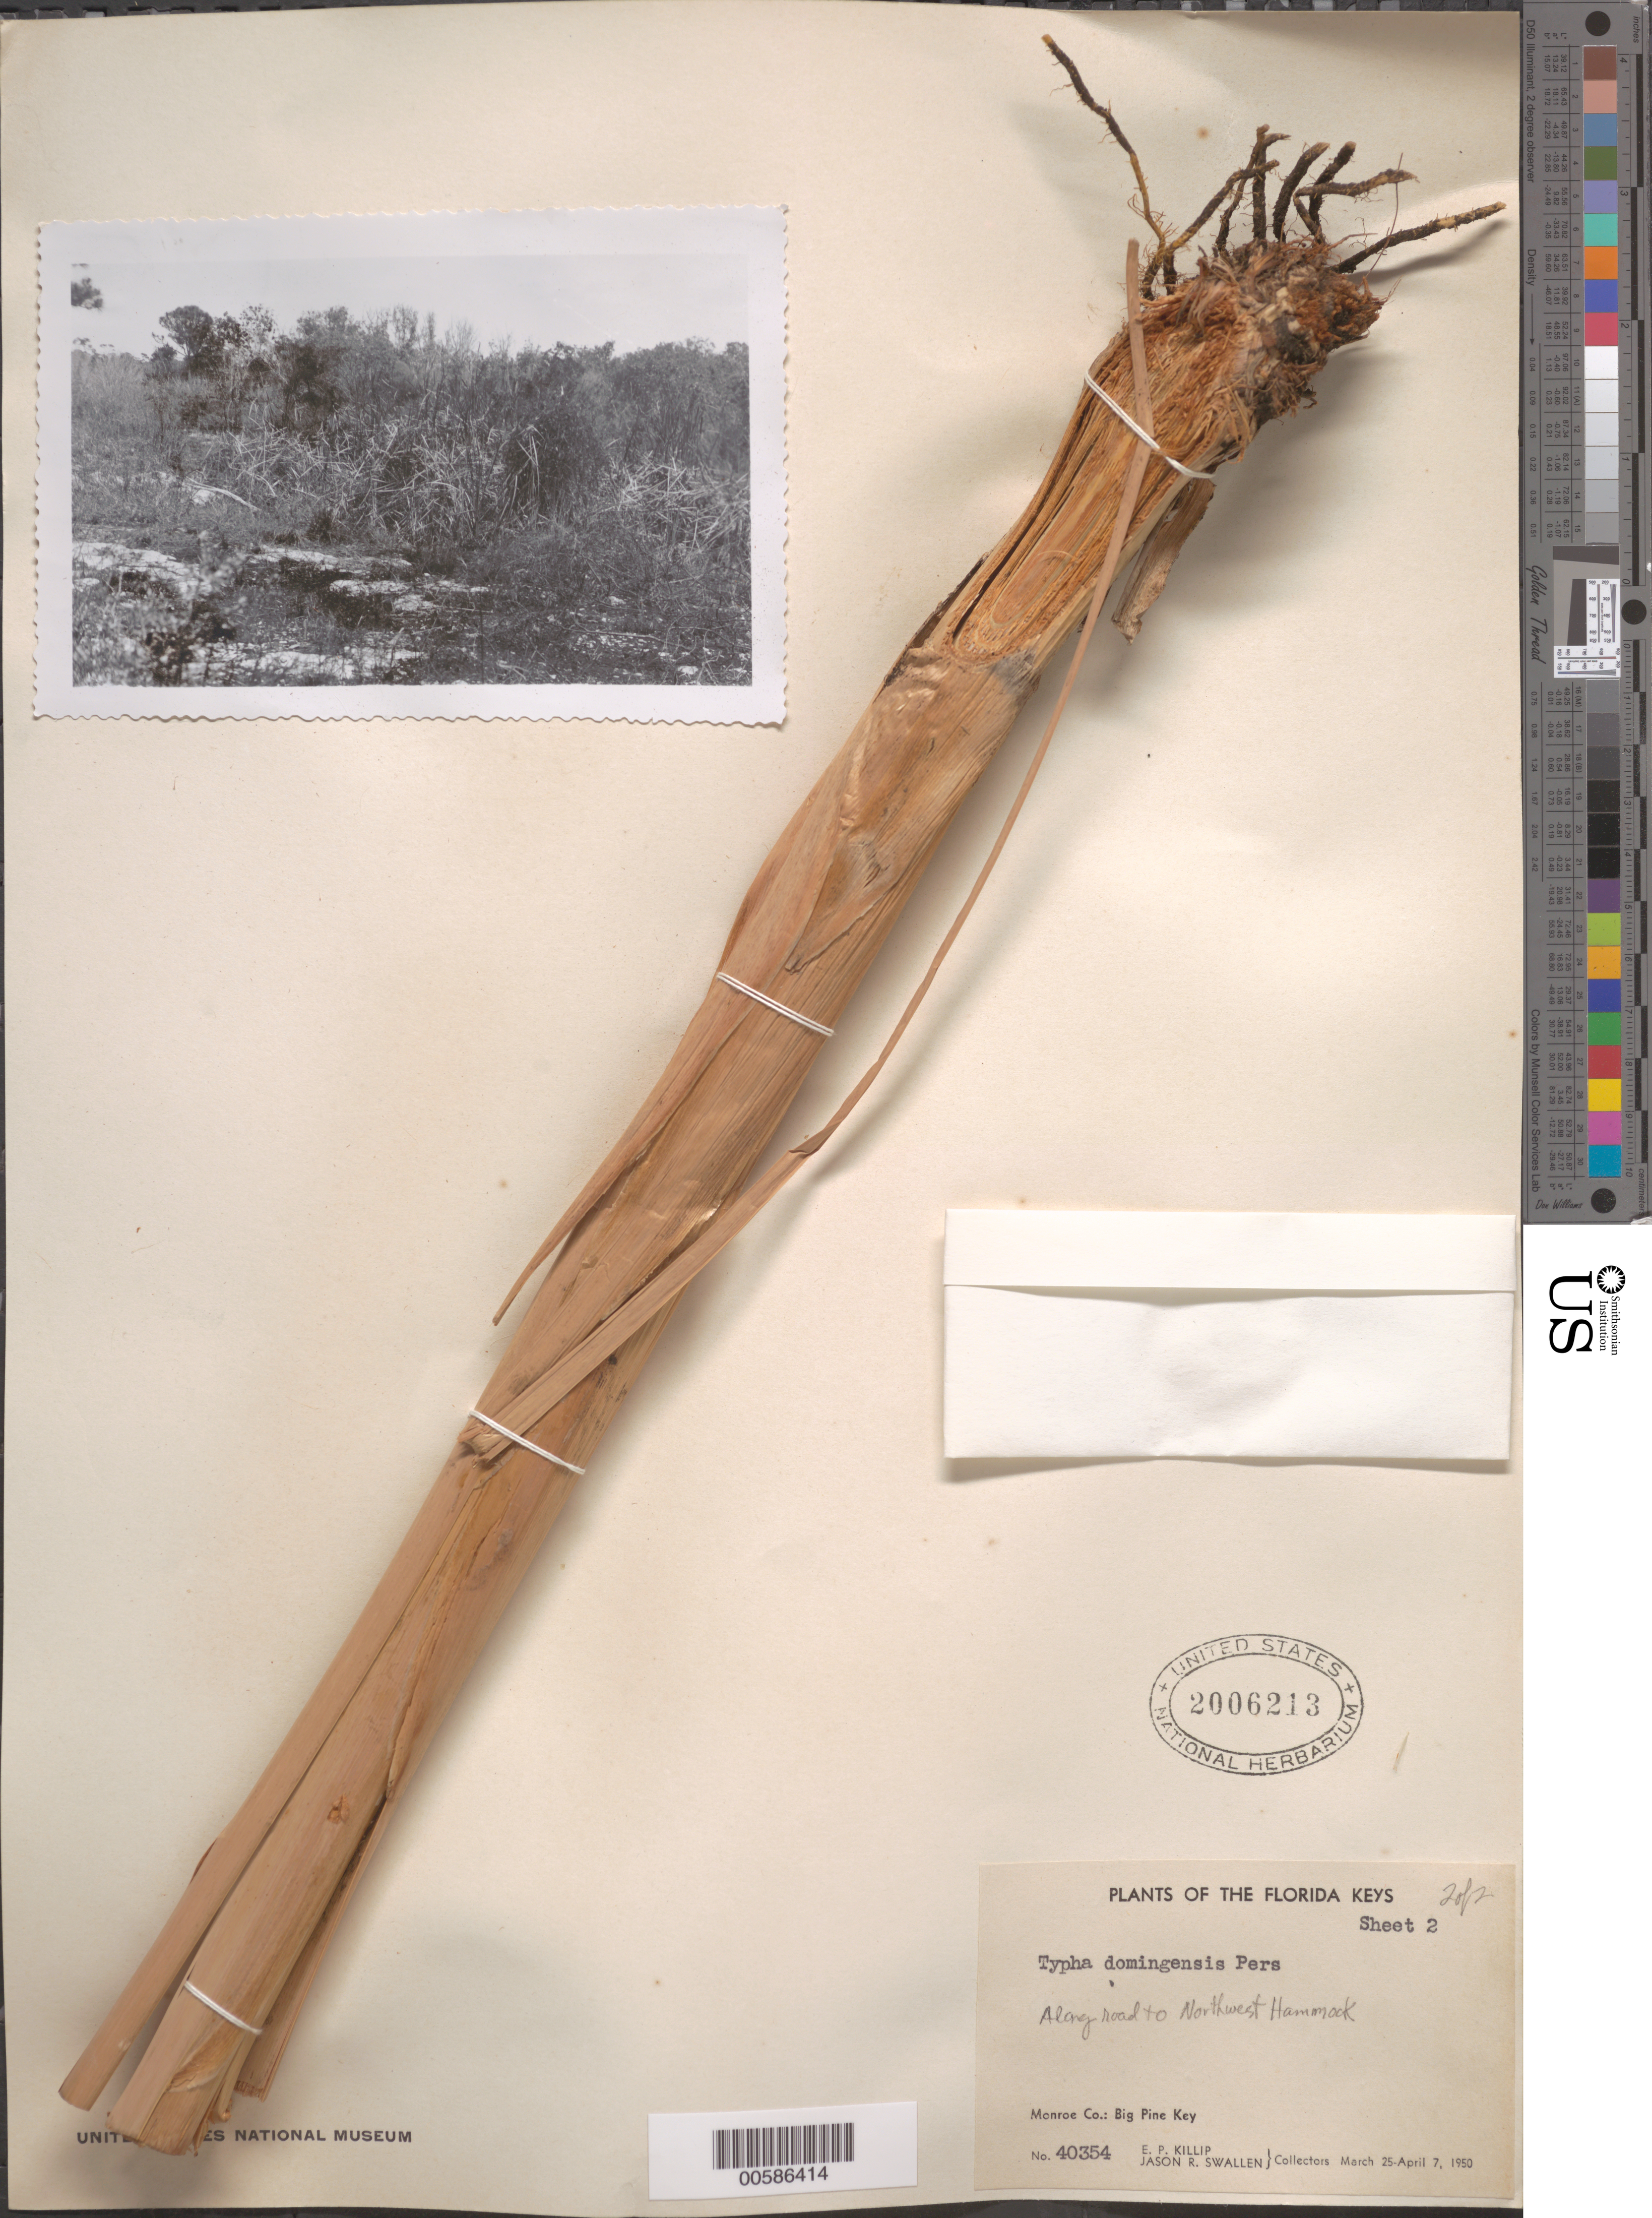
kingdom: Plantae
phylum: Tracheophyta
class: Liliopsida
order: Poales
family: Typhaceae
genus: Typha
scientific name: Typha domingensis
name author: Pers.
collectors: E. P. Killip & J. R. Swallen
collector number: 40354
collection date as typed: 25 Mar 1950 to 07 Apr 1950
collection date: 1950-03-25/1950-04-07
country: United States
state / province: Florida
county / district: Monroe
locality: Big Pine Key, Along road to Northwest Hammock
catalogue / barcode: US 2006213